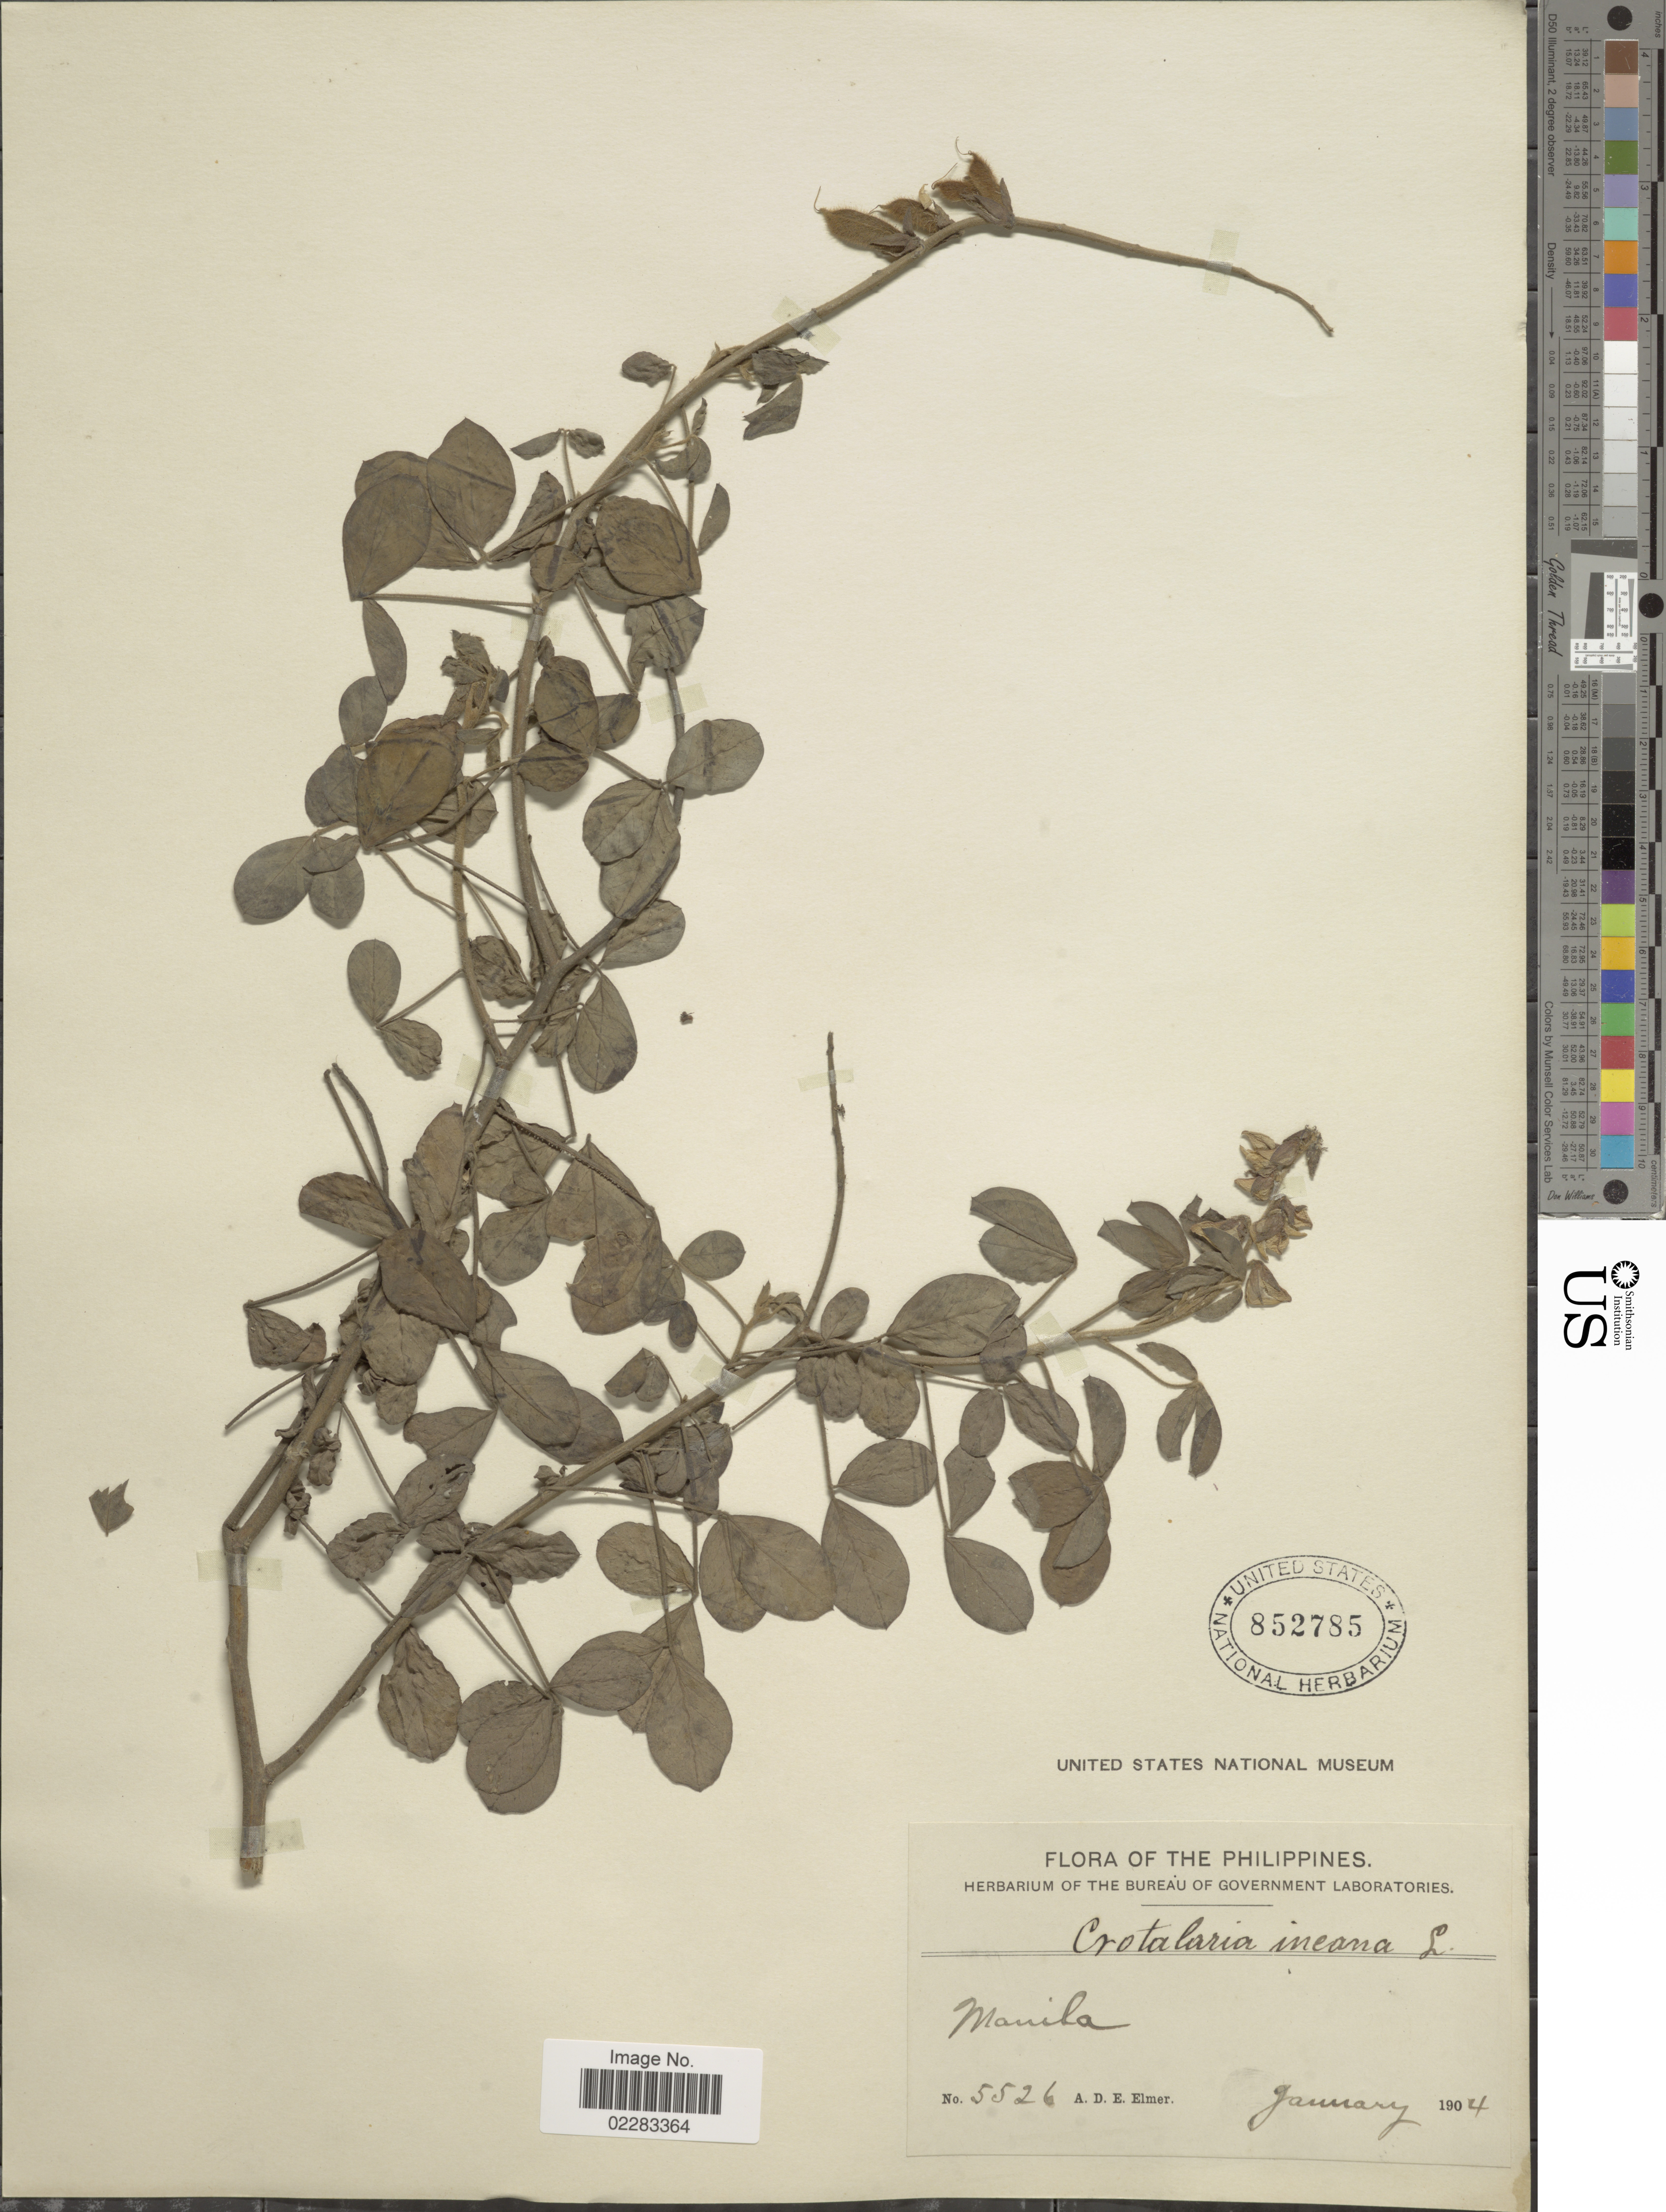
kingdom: Plantae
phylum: Tracheophyta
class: Magnoliopsida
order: Fabales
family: Fabaceae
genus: Crotalaria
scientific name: Crotalaria incana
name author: L.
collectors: A. D. E. Elmer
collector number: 5526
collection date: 1904-01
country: Philippines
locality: Manila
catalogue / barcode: US 852785